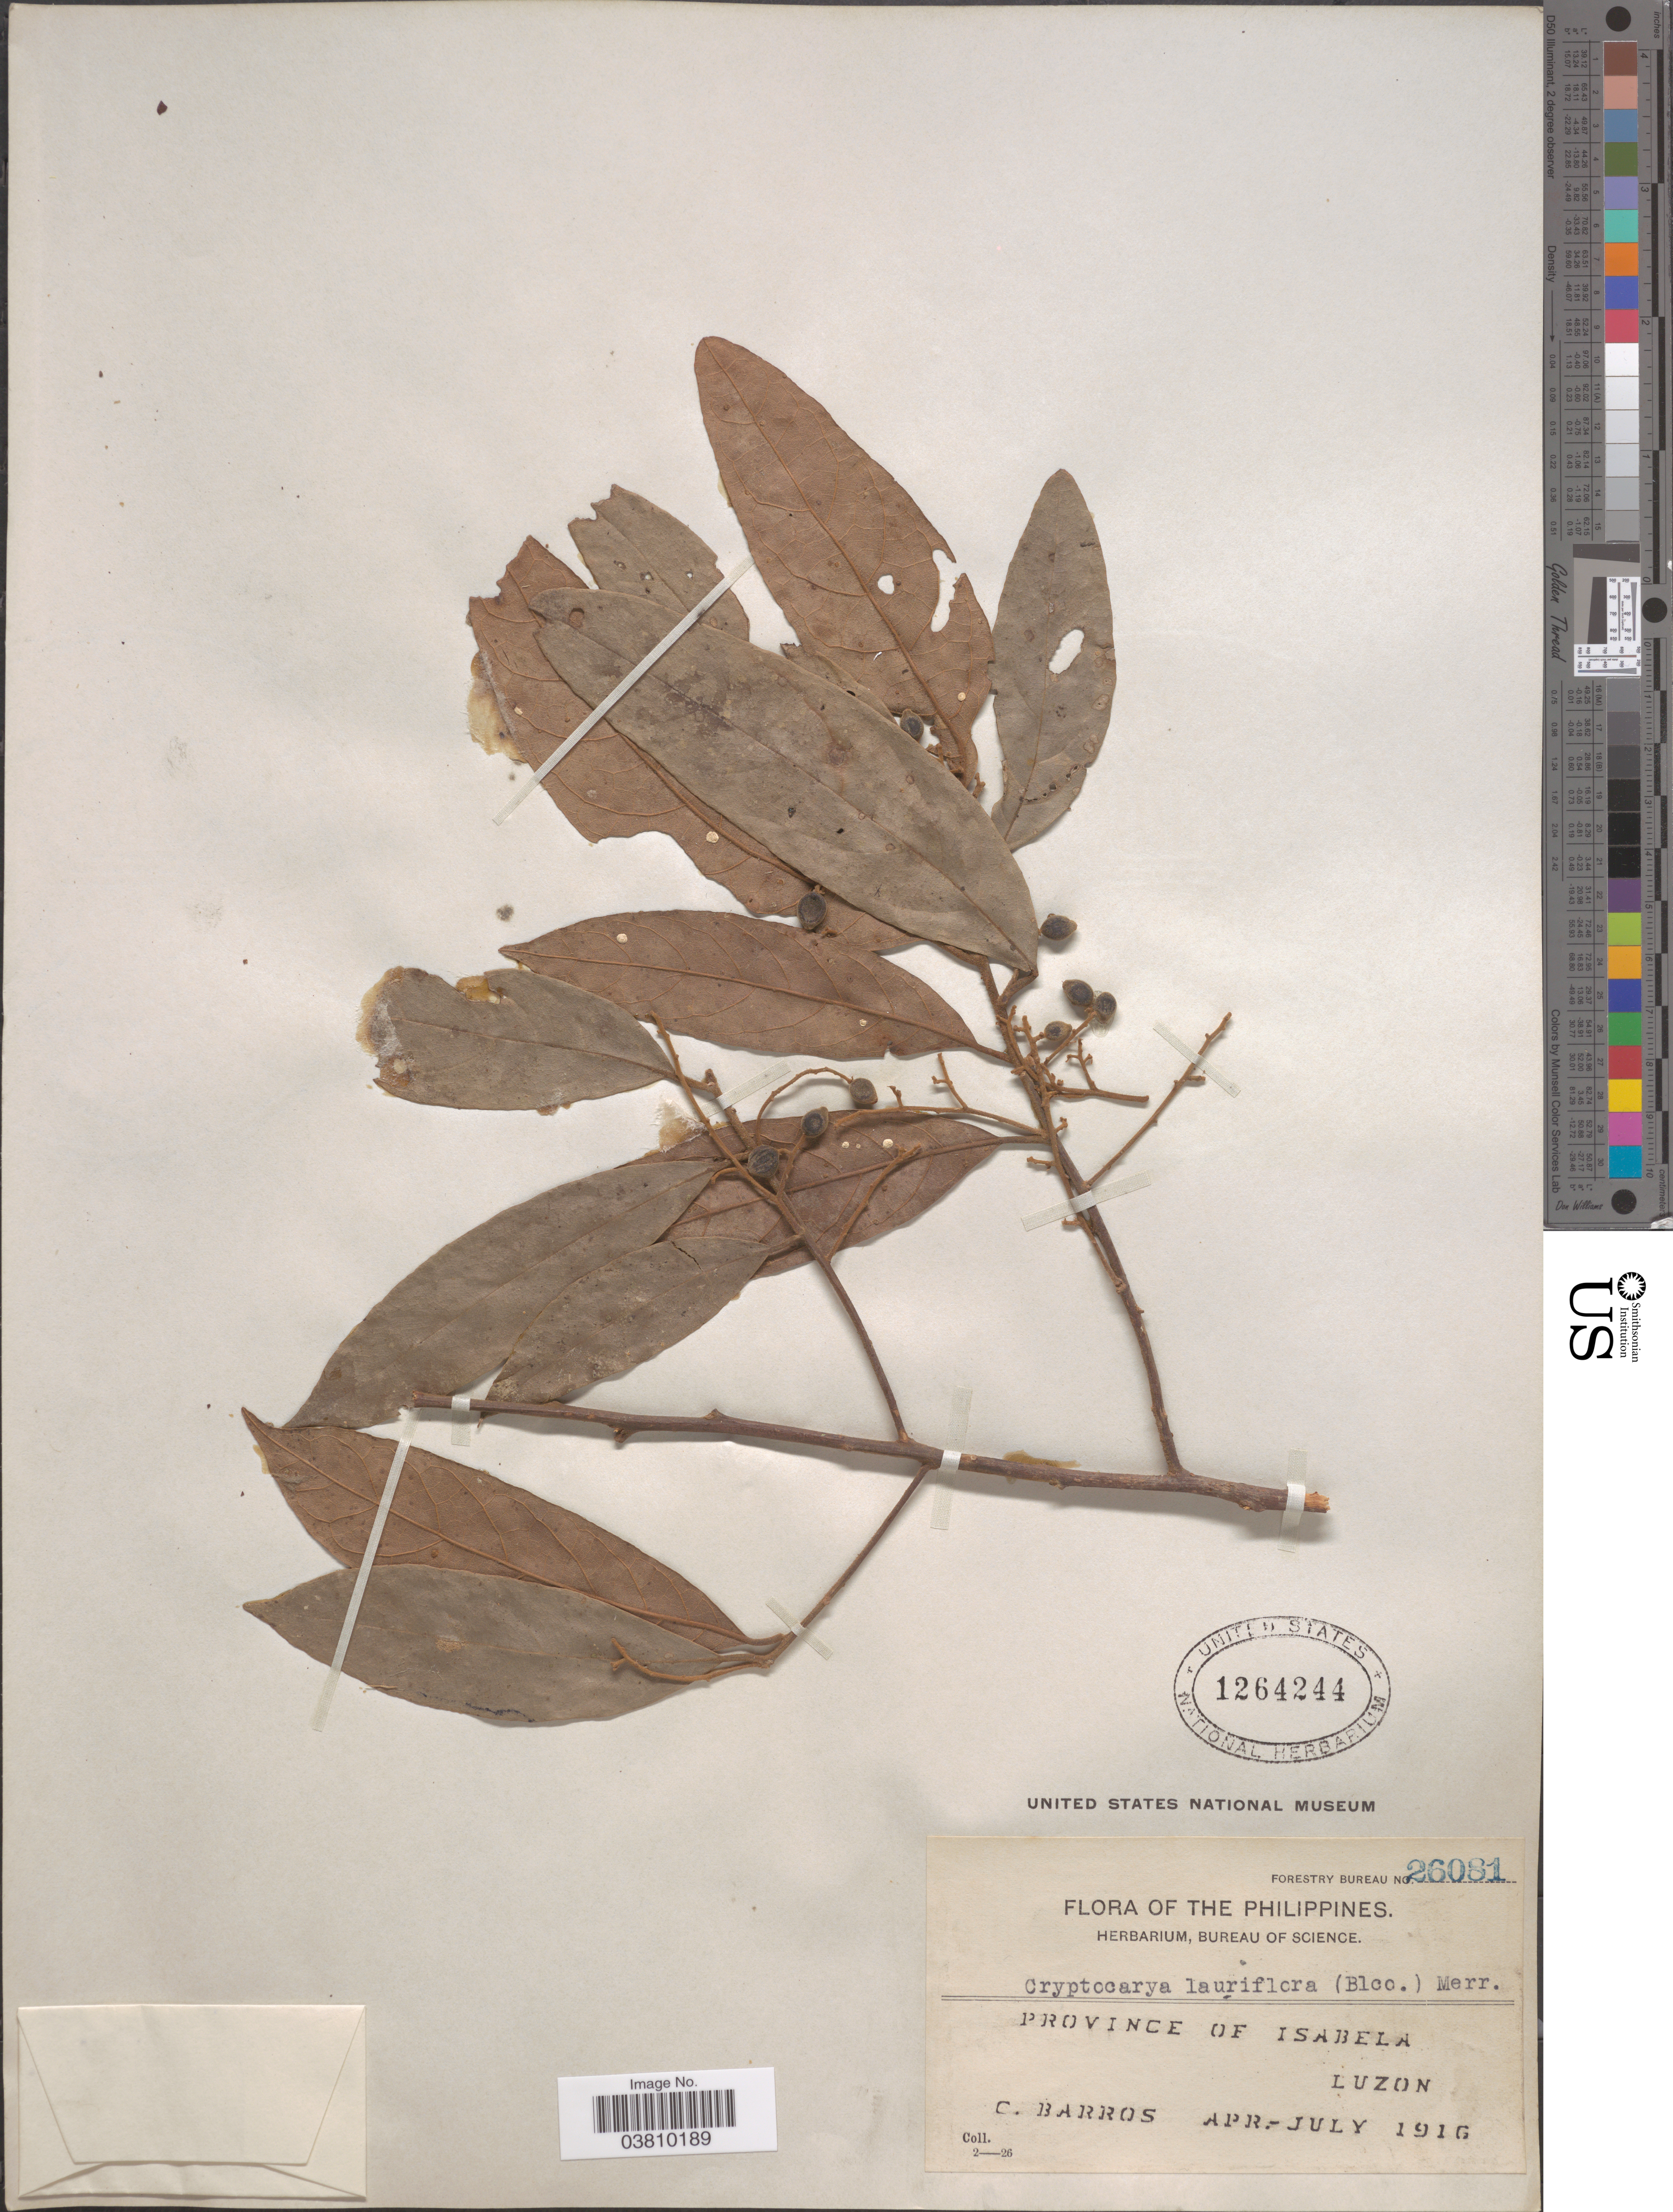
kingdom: Plantae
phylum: Tracheophyta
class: Magnoliopsida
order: Laurales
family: Lauraceae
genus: Cryptocarya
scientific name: Cryptocarya lauriflora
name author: (Blanco) Merr.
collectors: C. Barros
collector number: Forestry Bureau 26081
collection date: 1916-04/1916-07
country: Philippines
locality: Province of Isabela, Luzon.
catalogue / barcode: US 1264244